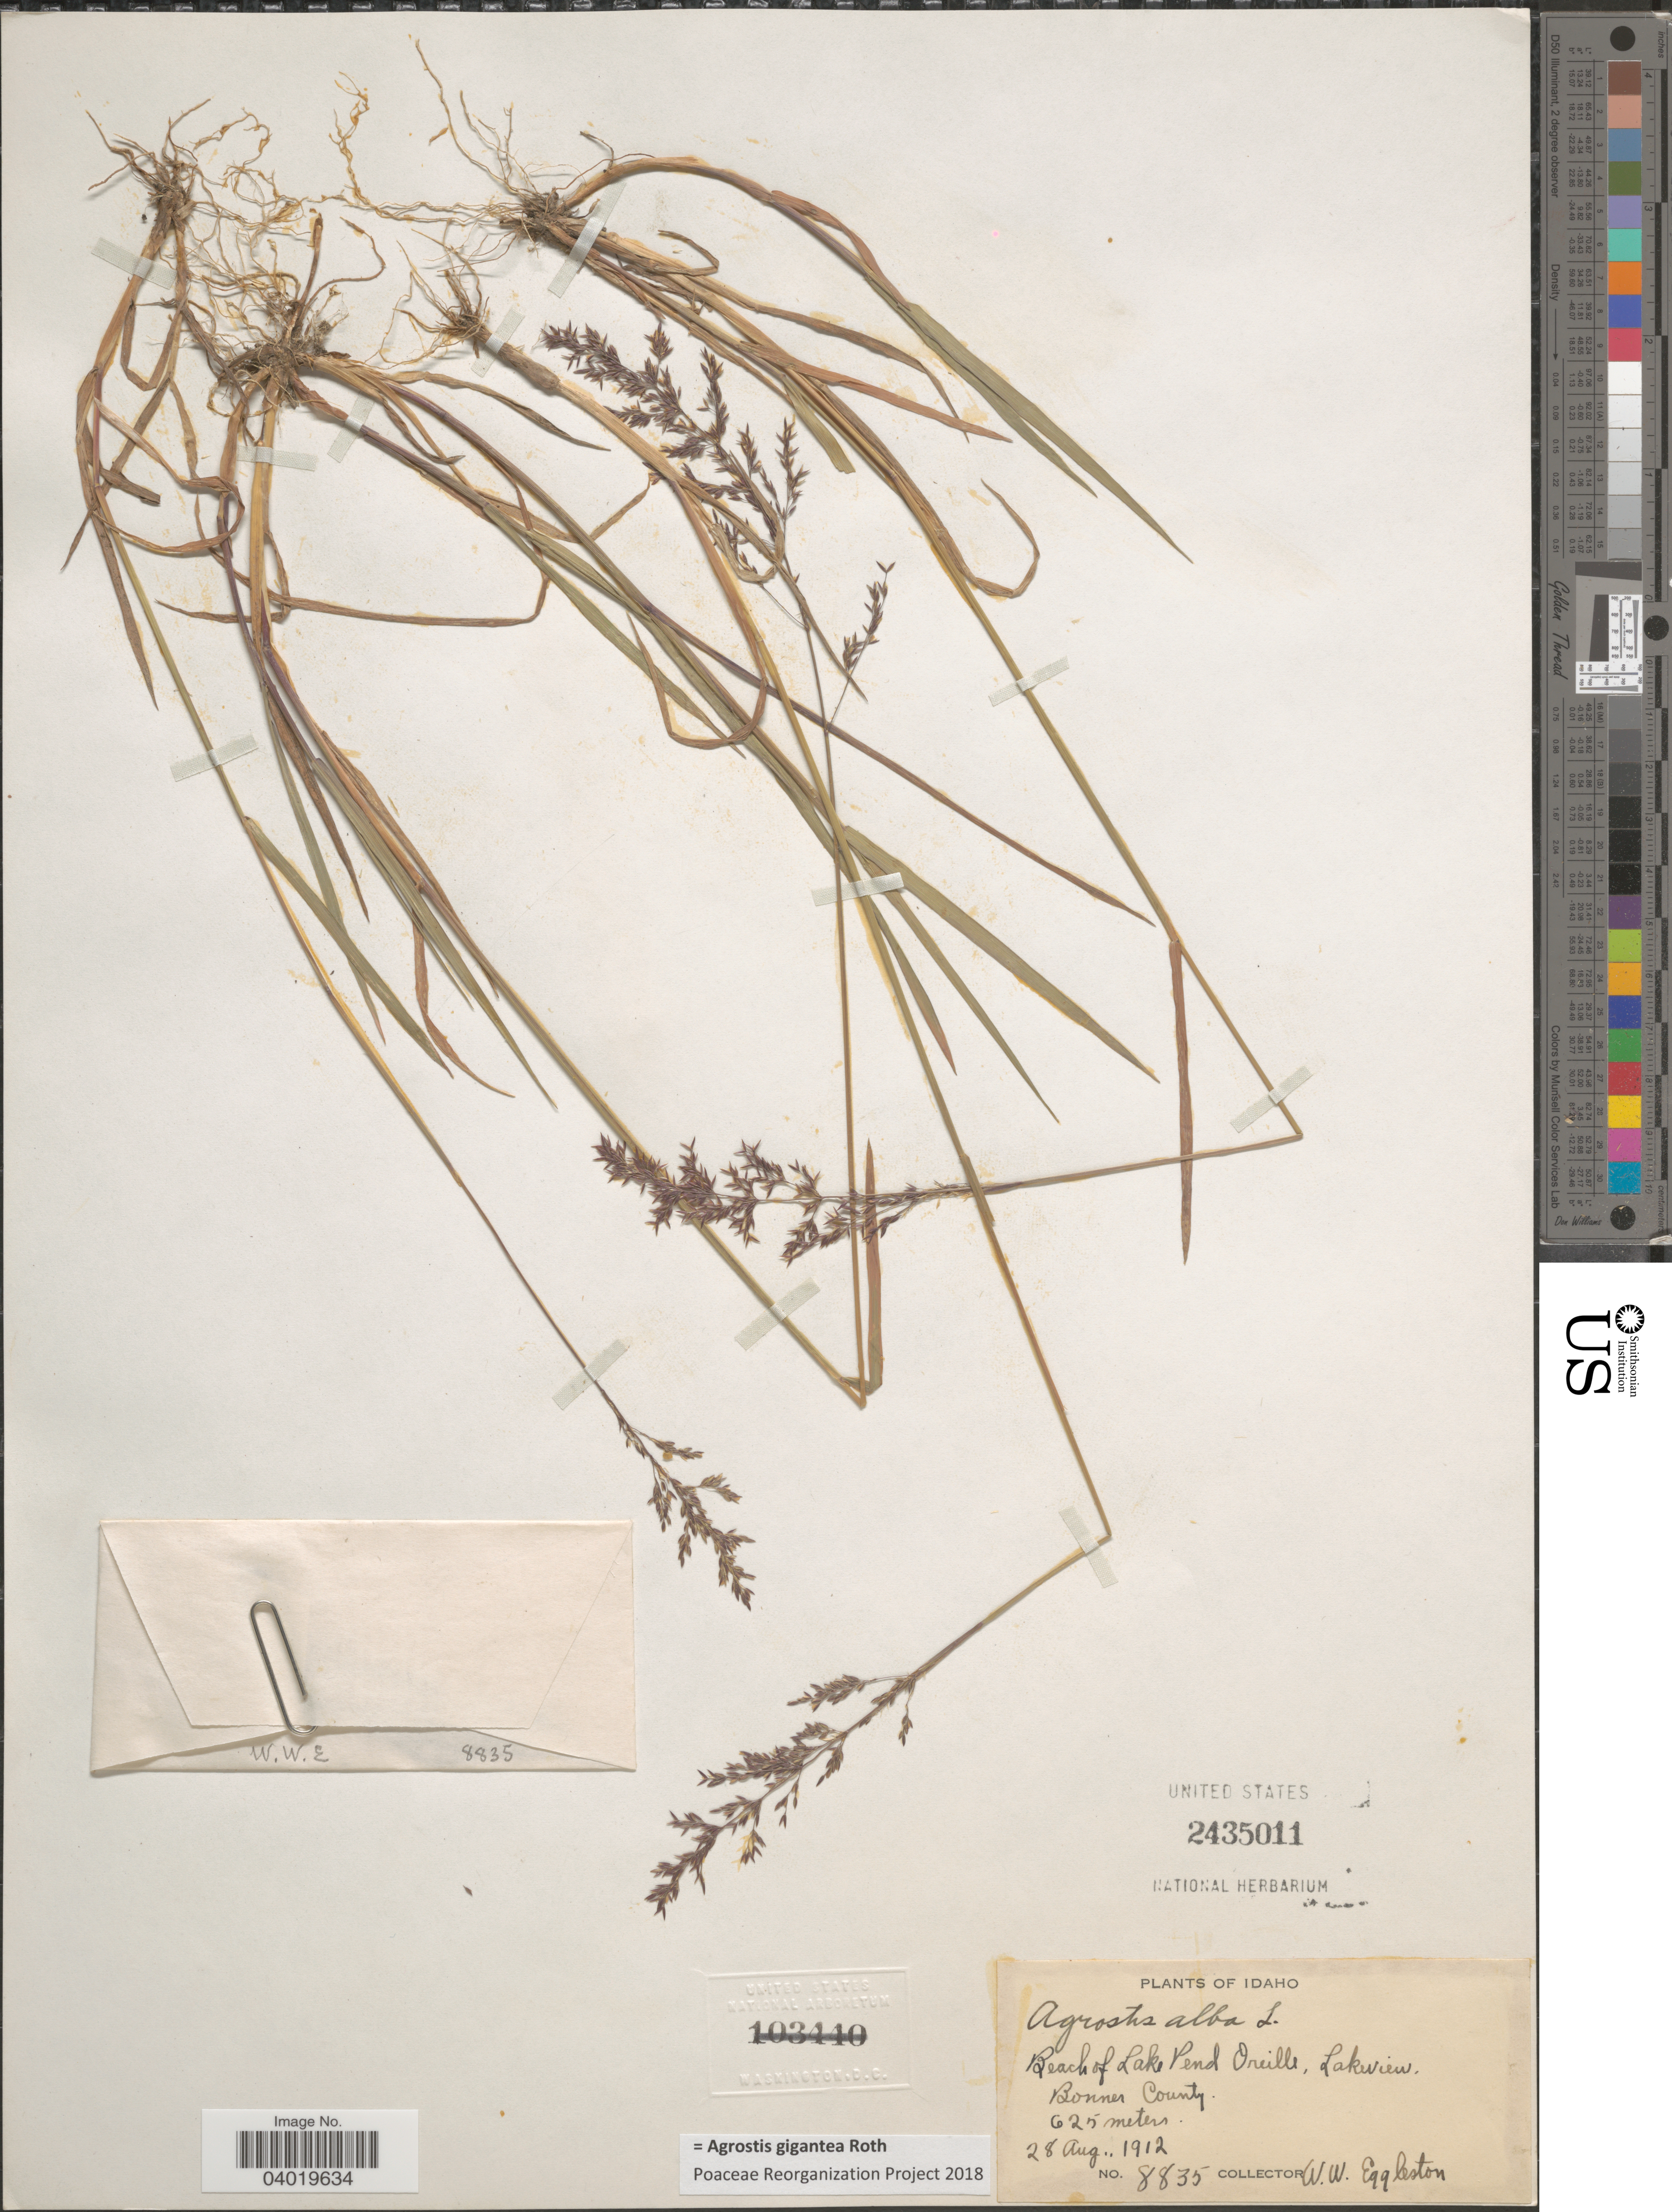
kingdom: Plantae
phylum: Tracheophyta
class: Liliopsida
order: Poales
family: Poaceae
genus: Agrostis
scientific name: Agrostis gigantea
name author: Roth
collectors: W. W. Eggleston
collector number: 8835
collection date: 1912-08-28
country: United States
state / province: Idaho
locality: Beach of Lake Pend Oreille, Lakeview. Bonner County.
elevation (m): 625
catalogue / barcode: US 2435011